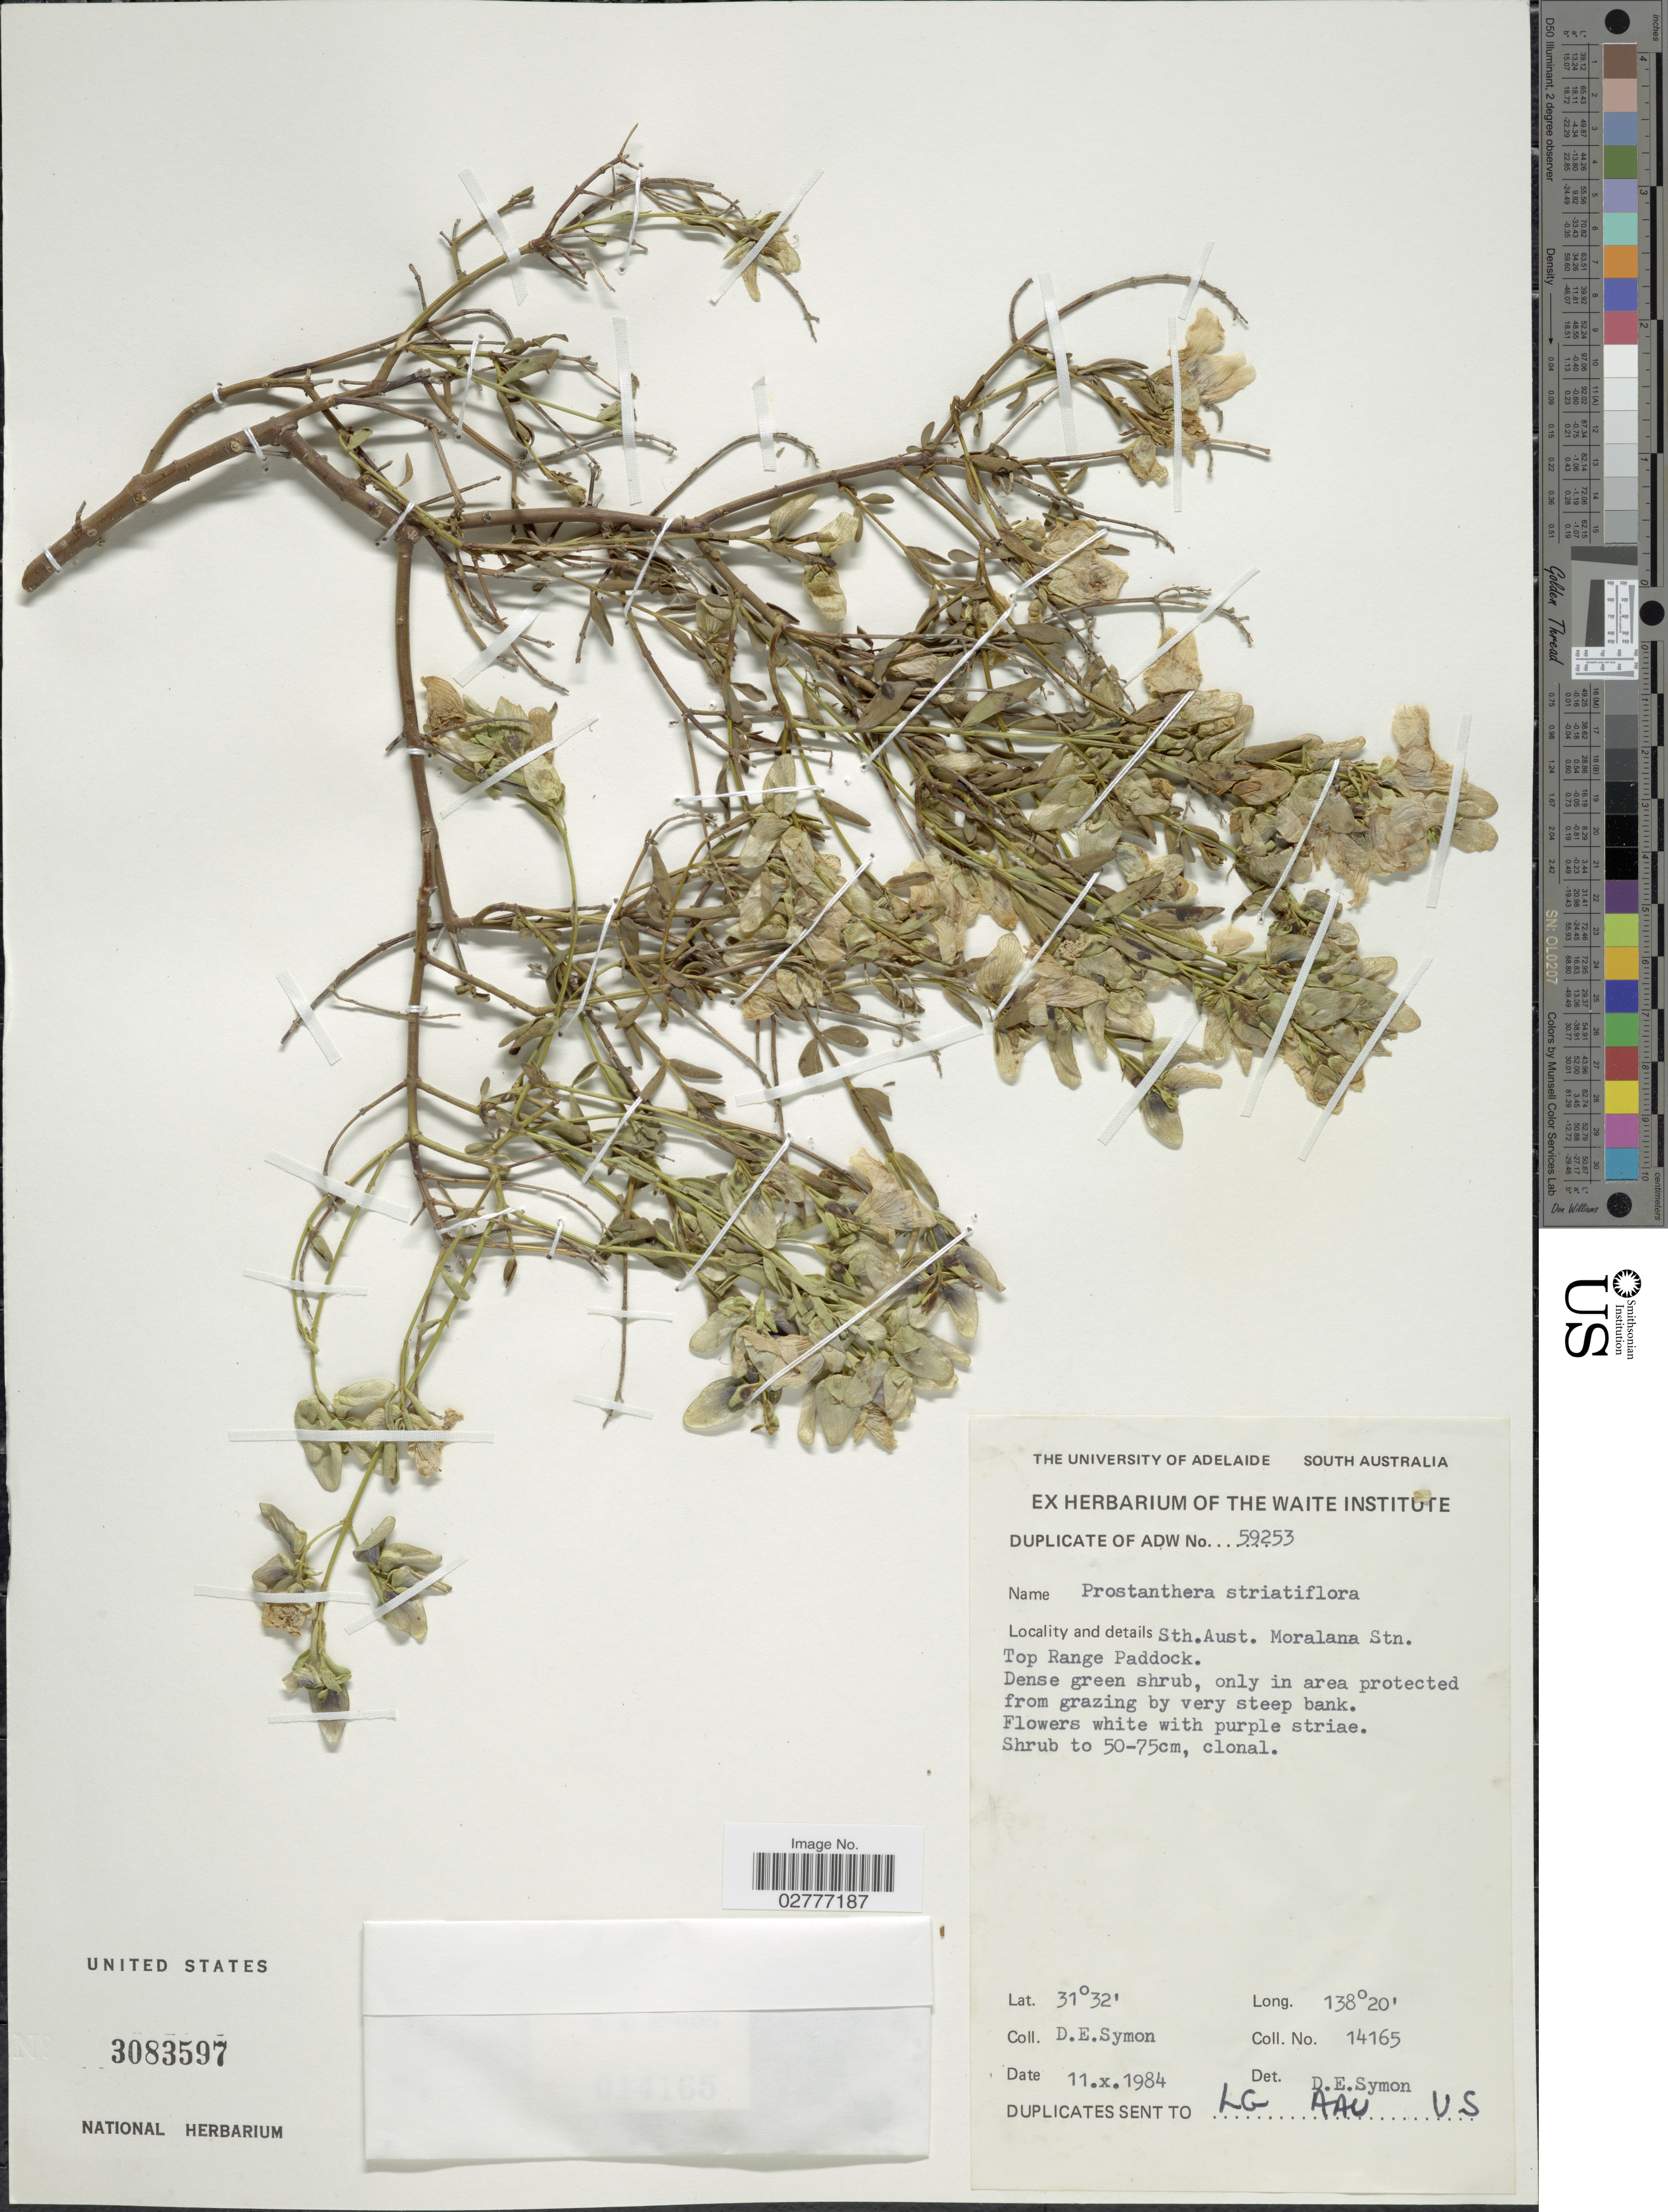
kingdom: Plantae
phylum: Tracheophyta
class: Magnoliopsida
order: Lamiales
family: Lamiaceae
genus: Prostanthera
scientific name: Prostanthera striatiflora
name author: F. Muell.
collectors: D. Symon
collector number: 14165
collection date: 1984-10-11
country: Australia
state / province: South Australia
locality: Sth. Aust. Moralana Stn. Top Range Paddock.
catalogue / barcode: US 3083597